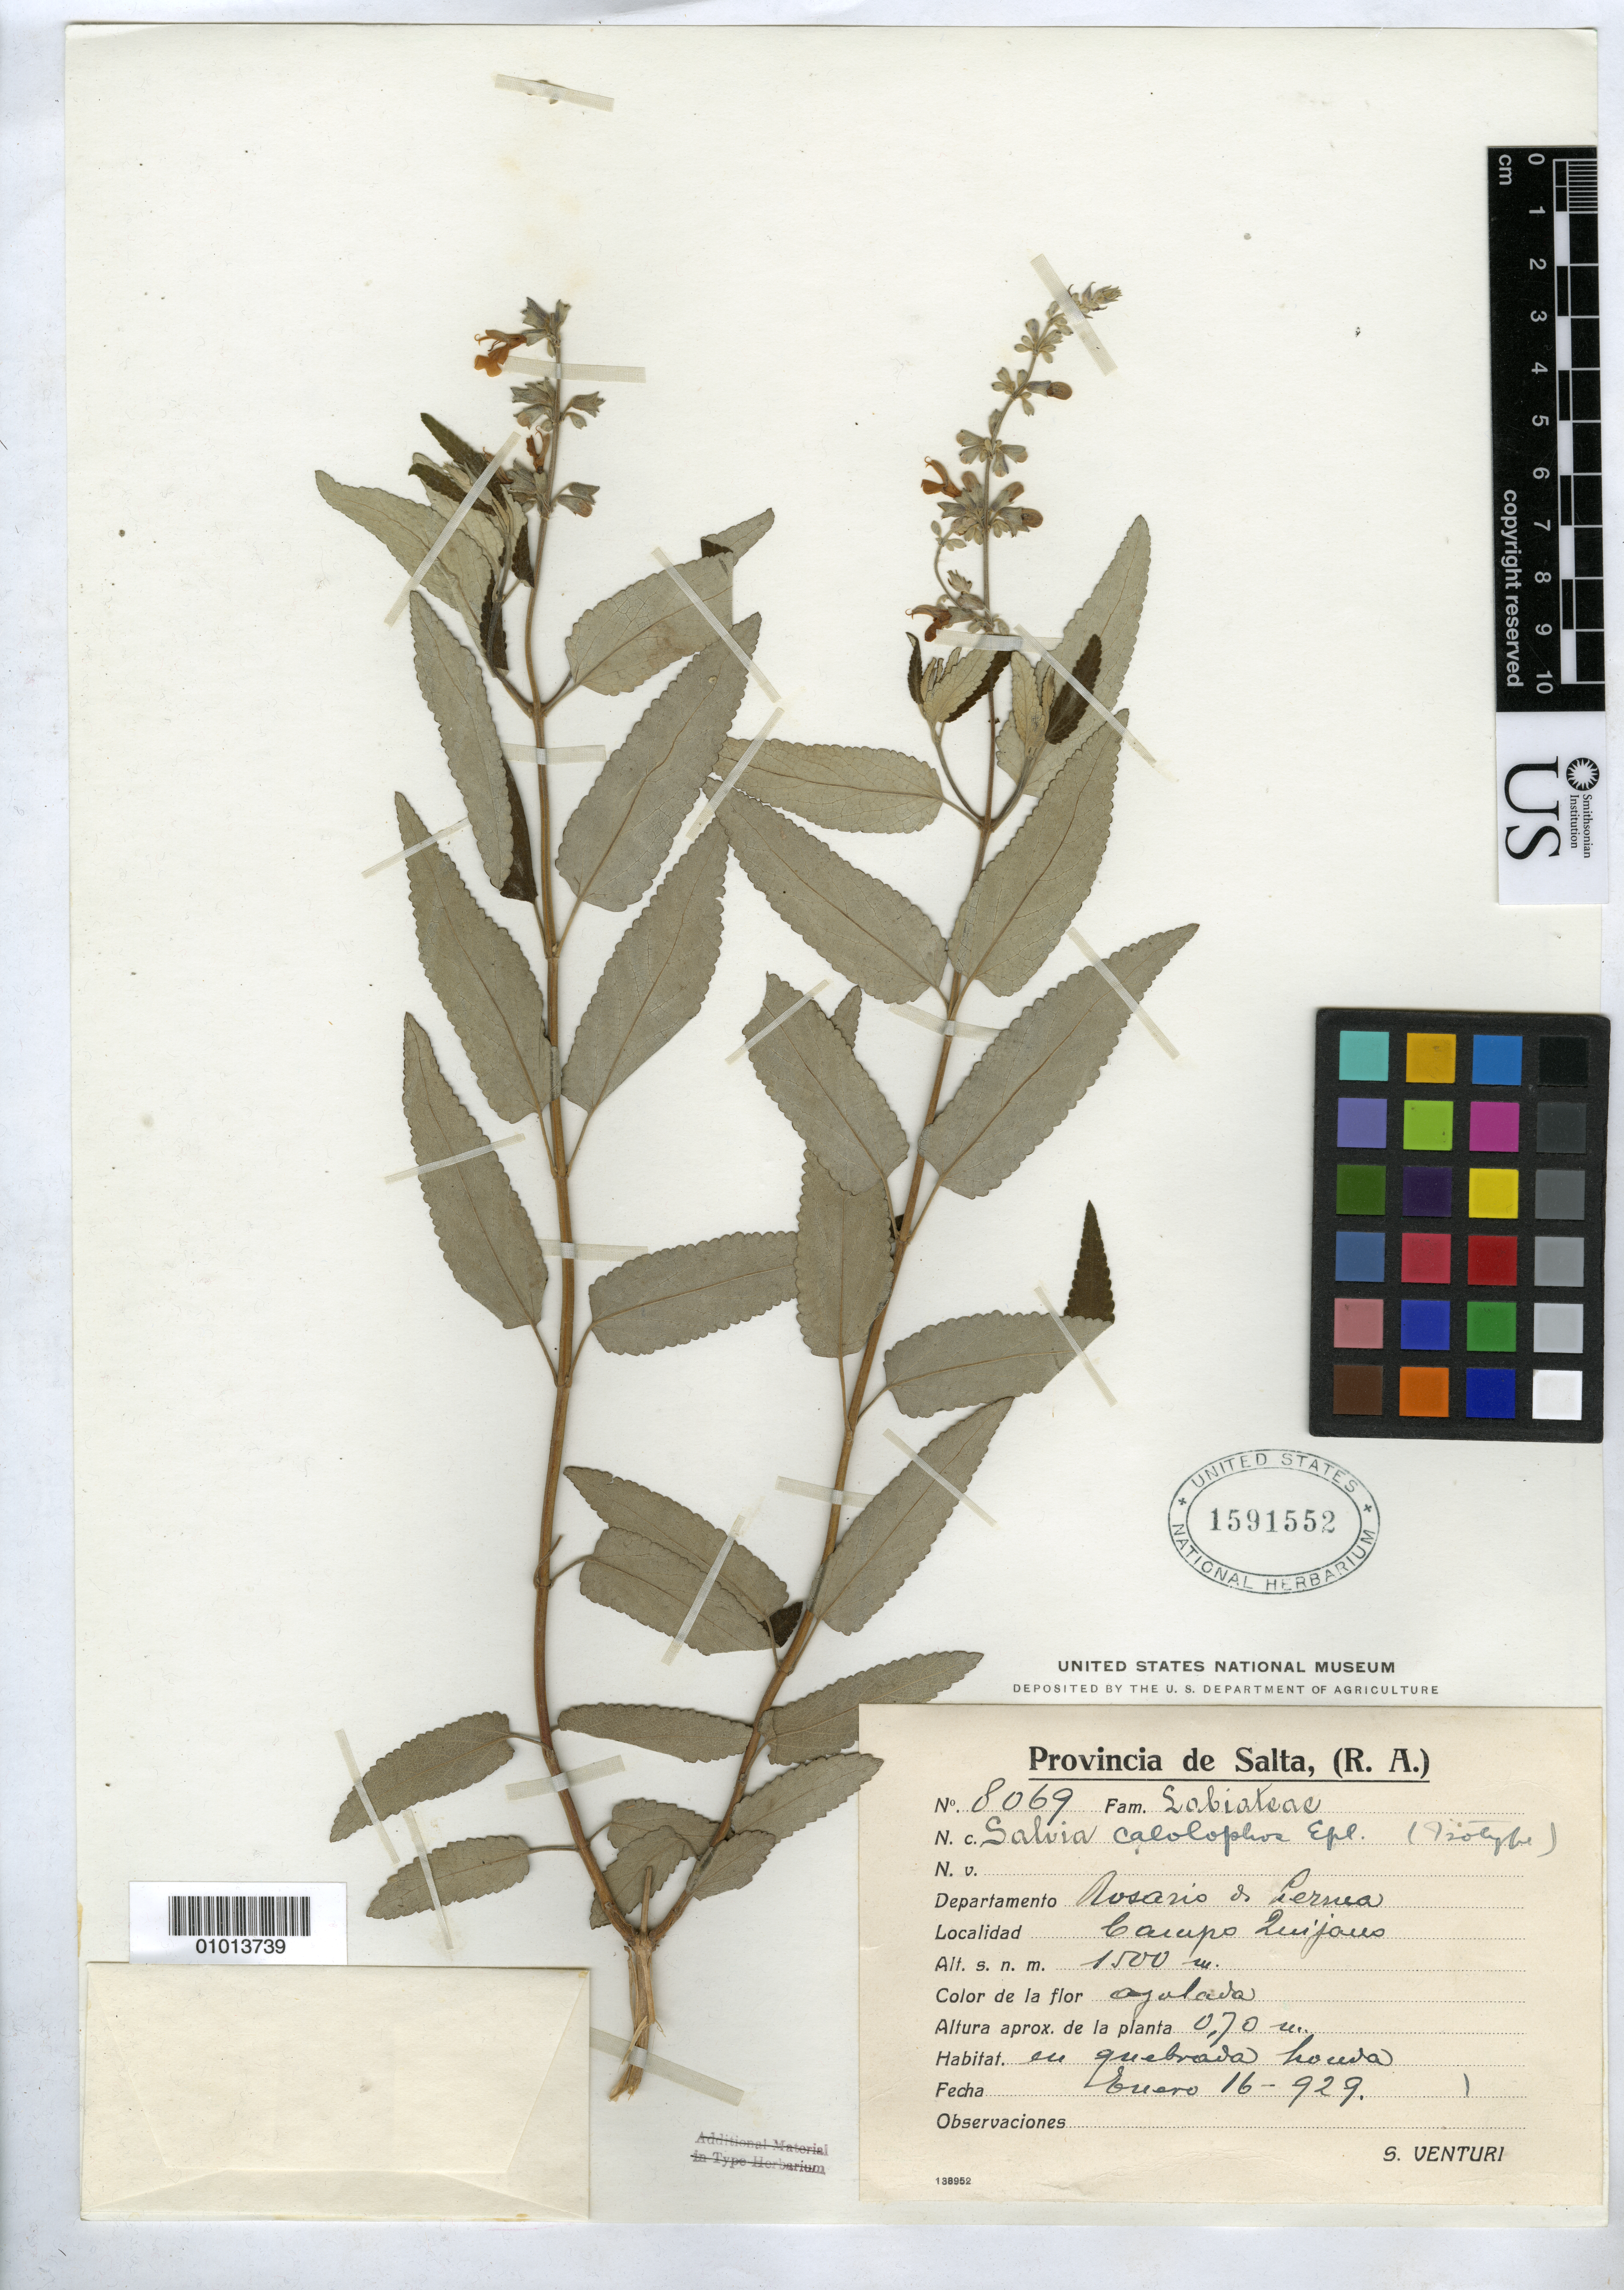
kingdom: Plantae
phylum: Tracheophyta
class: Magnoliopsida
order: Lamiales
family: Lamiaceae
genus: Salvia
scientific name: Salvia calolophos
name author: Epling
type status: Isotype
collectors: S. Venturi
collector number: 8069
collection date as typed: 16 Jan 1929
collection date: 1929-01-16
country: Argentina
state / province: Salta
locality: Campo Quijano.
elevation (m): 1500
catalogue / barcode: US 1591552